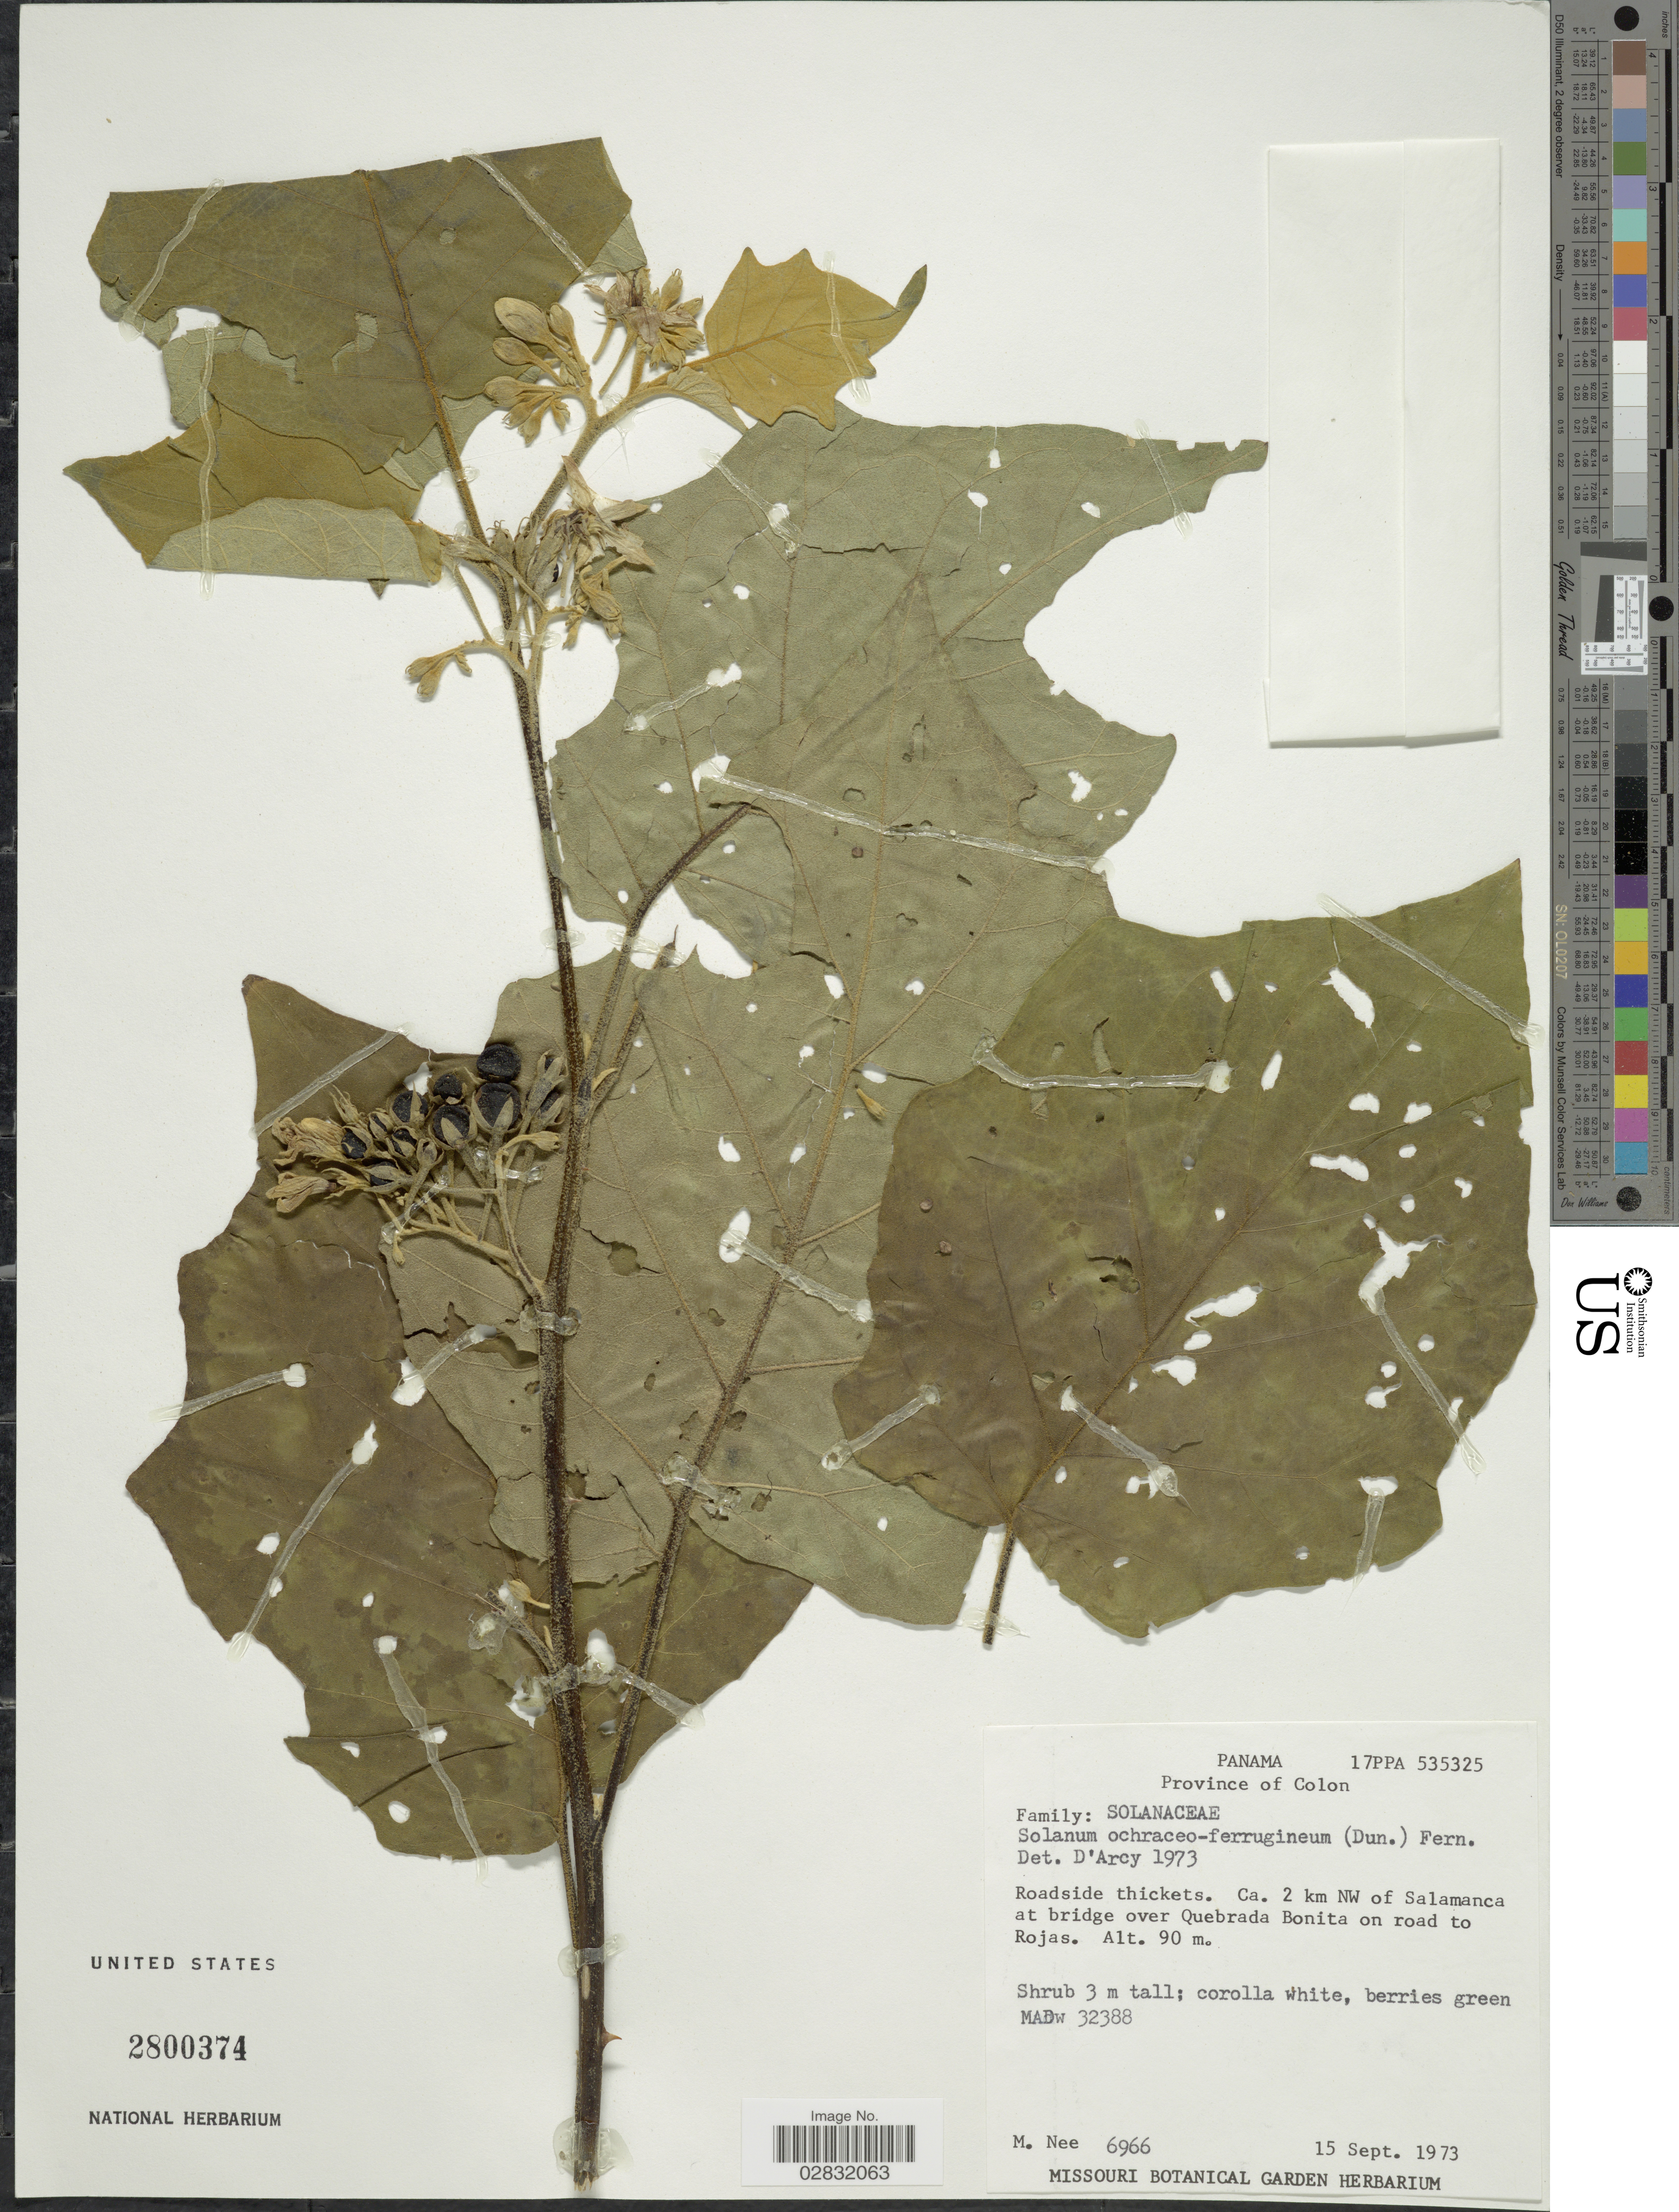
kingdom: Plantae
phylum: Tracheophyta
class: Magnoliopsida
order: Solanales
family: Solanaceae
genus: Solanum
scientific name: Solanum ochraceo-ferrugineum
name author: (Dunal) Fernald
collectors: M. Nee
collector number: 6966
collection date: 1973-09-15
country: Panama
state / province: Colón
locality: Province of Colon. Ca. 2 km NW of Salamanca at bridge over Quebrada Bonita on road to Rojas.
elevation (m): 90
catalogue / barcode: US 2800374